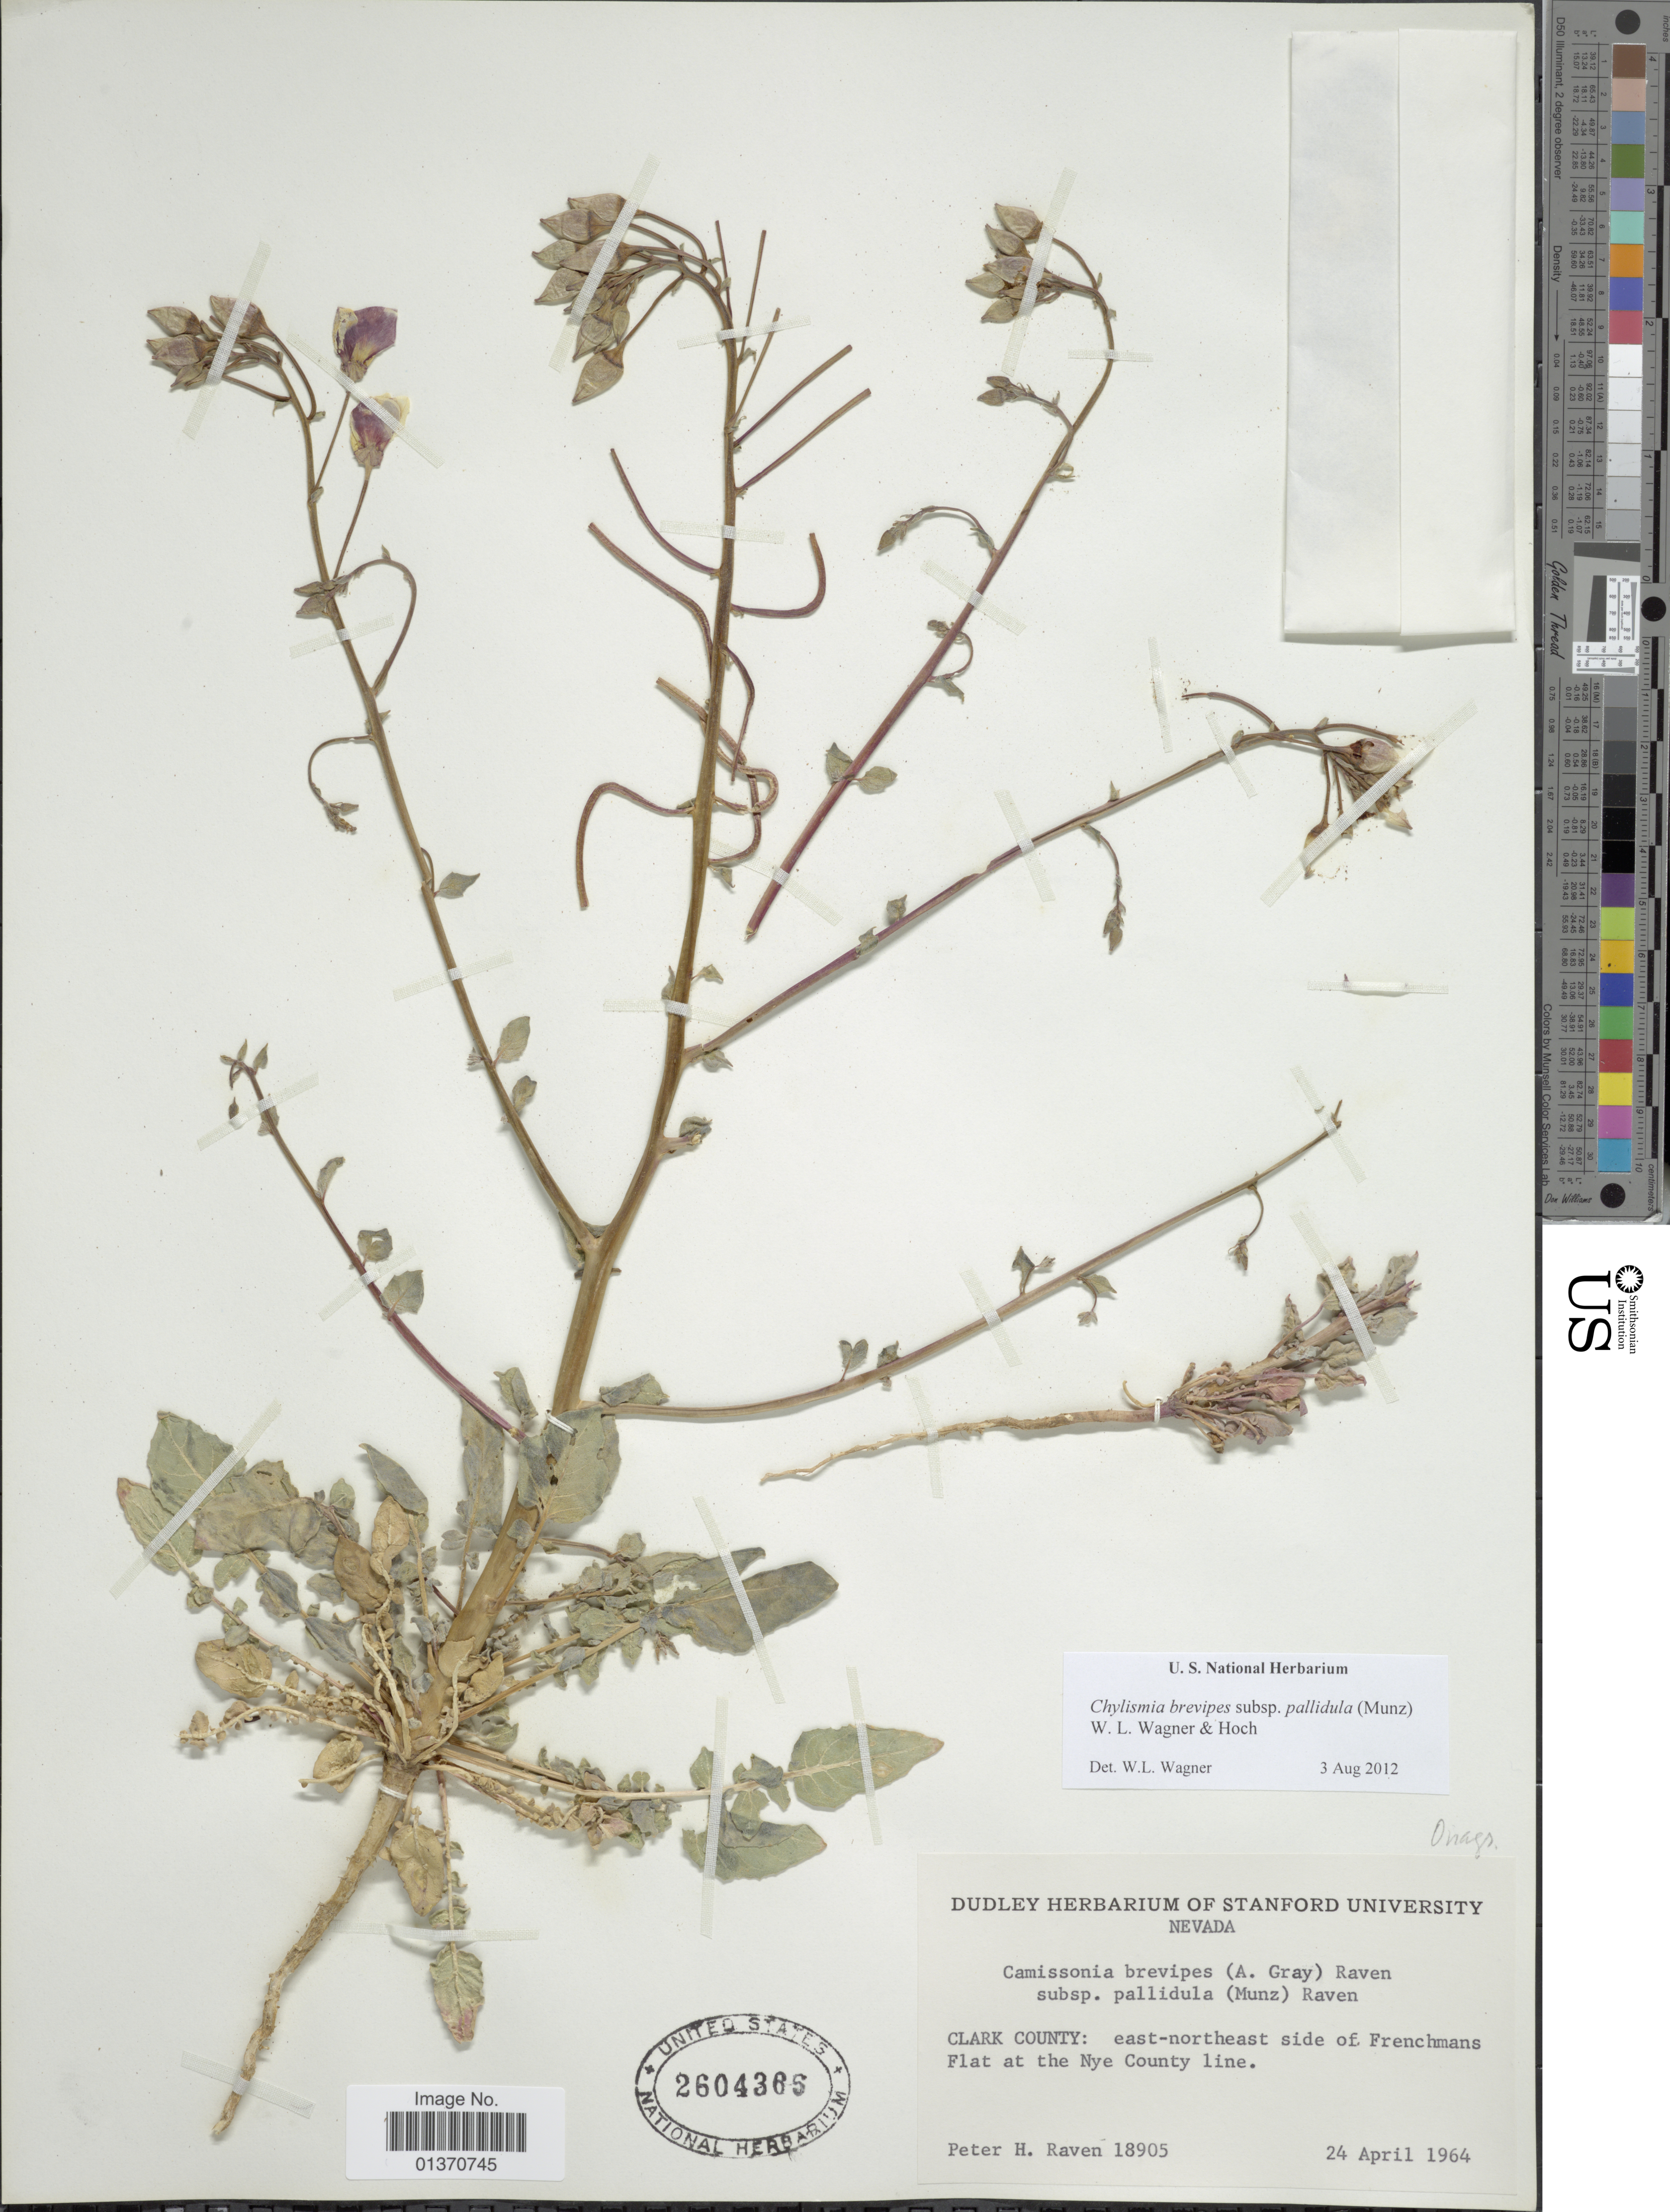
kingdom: Plantae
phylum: Tracheophyta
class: Magnoliopsida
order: Myrtales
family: Onagraceae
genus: Chylismia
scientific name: Chylismia brevipes subsp. pallidula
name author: (Munz) W.L. Wagner & Hoch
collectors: P. Raven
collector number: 18905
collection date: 1964-04-24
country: United States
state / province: Nevada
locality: Clark County: east-northeast side of Frenchmans. Flat at the Nye County line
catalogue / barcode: US 2604366